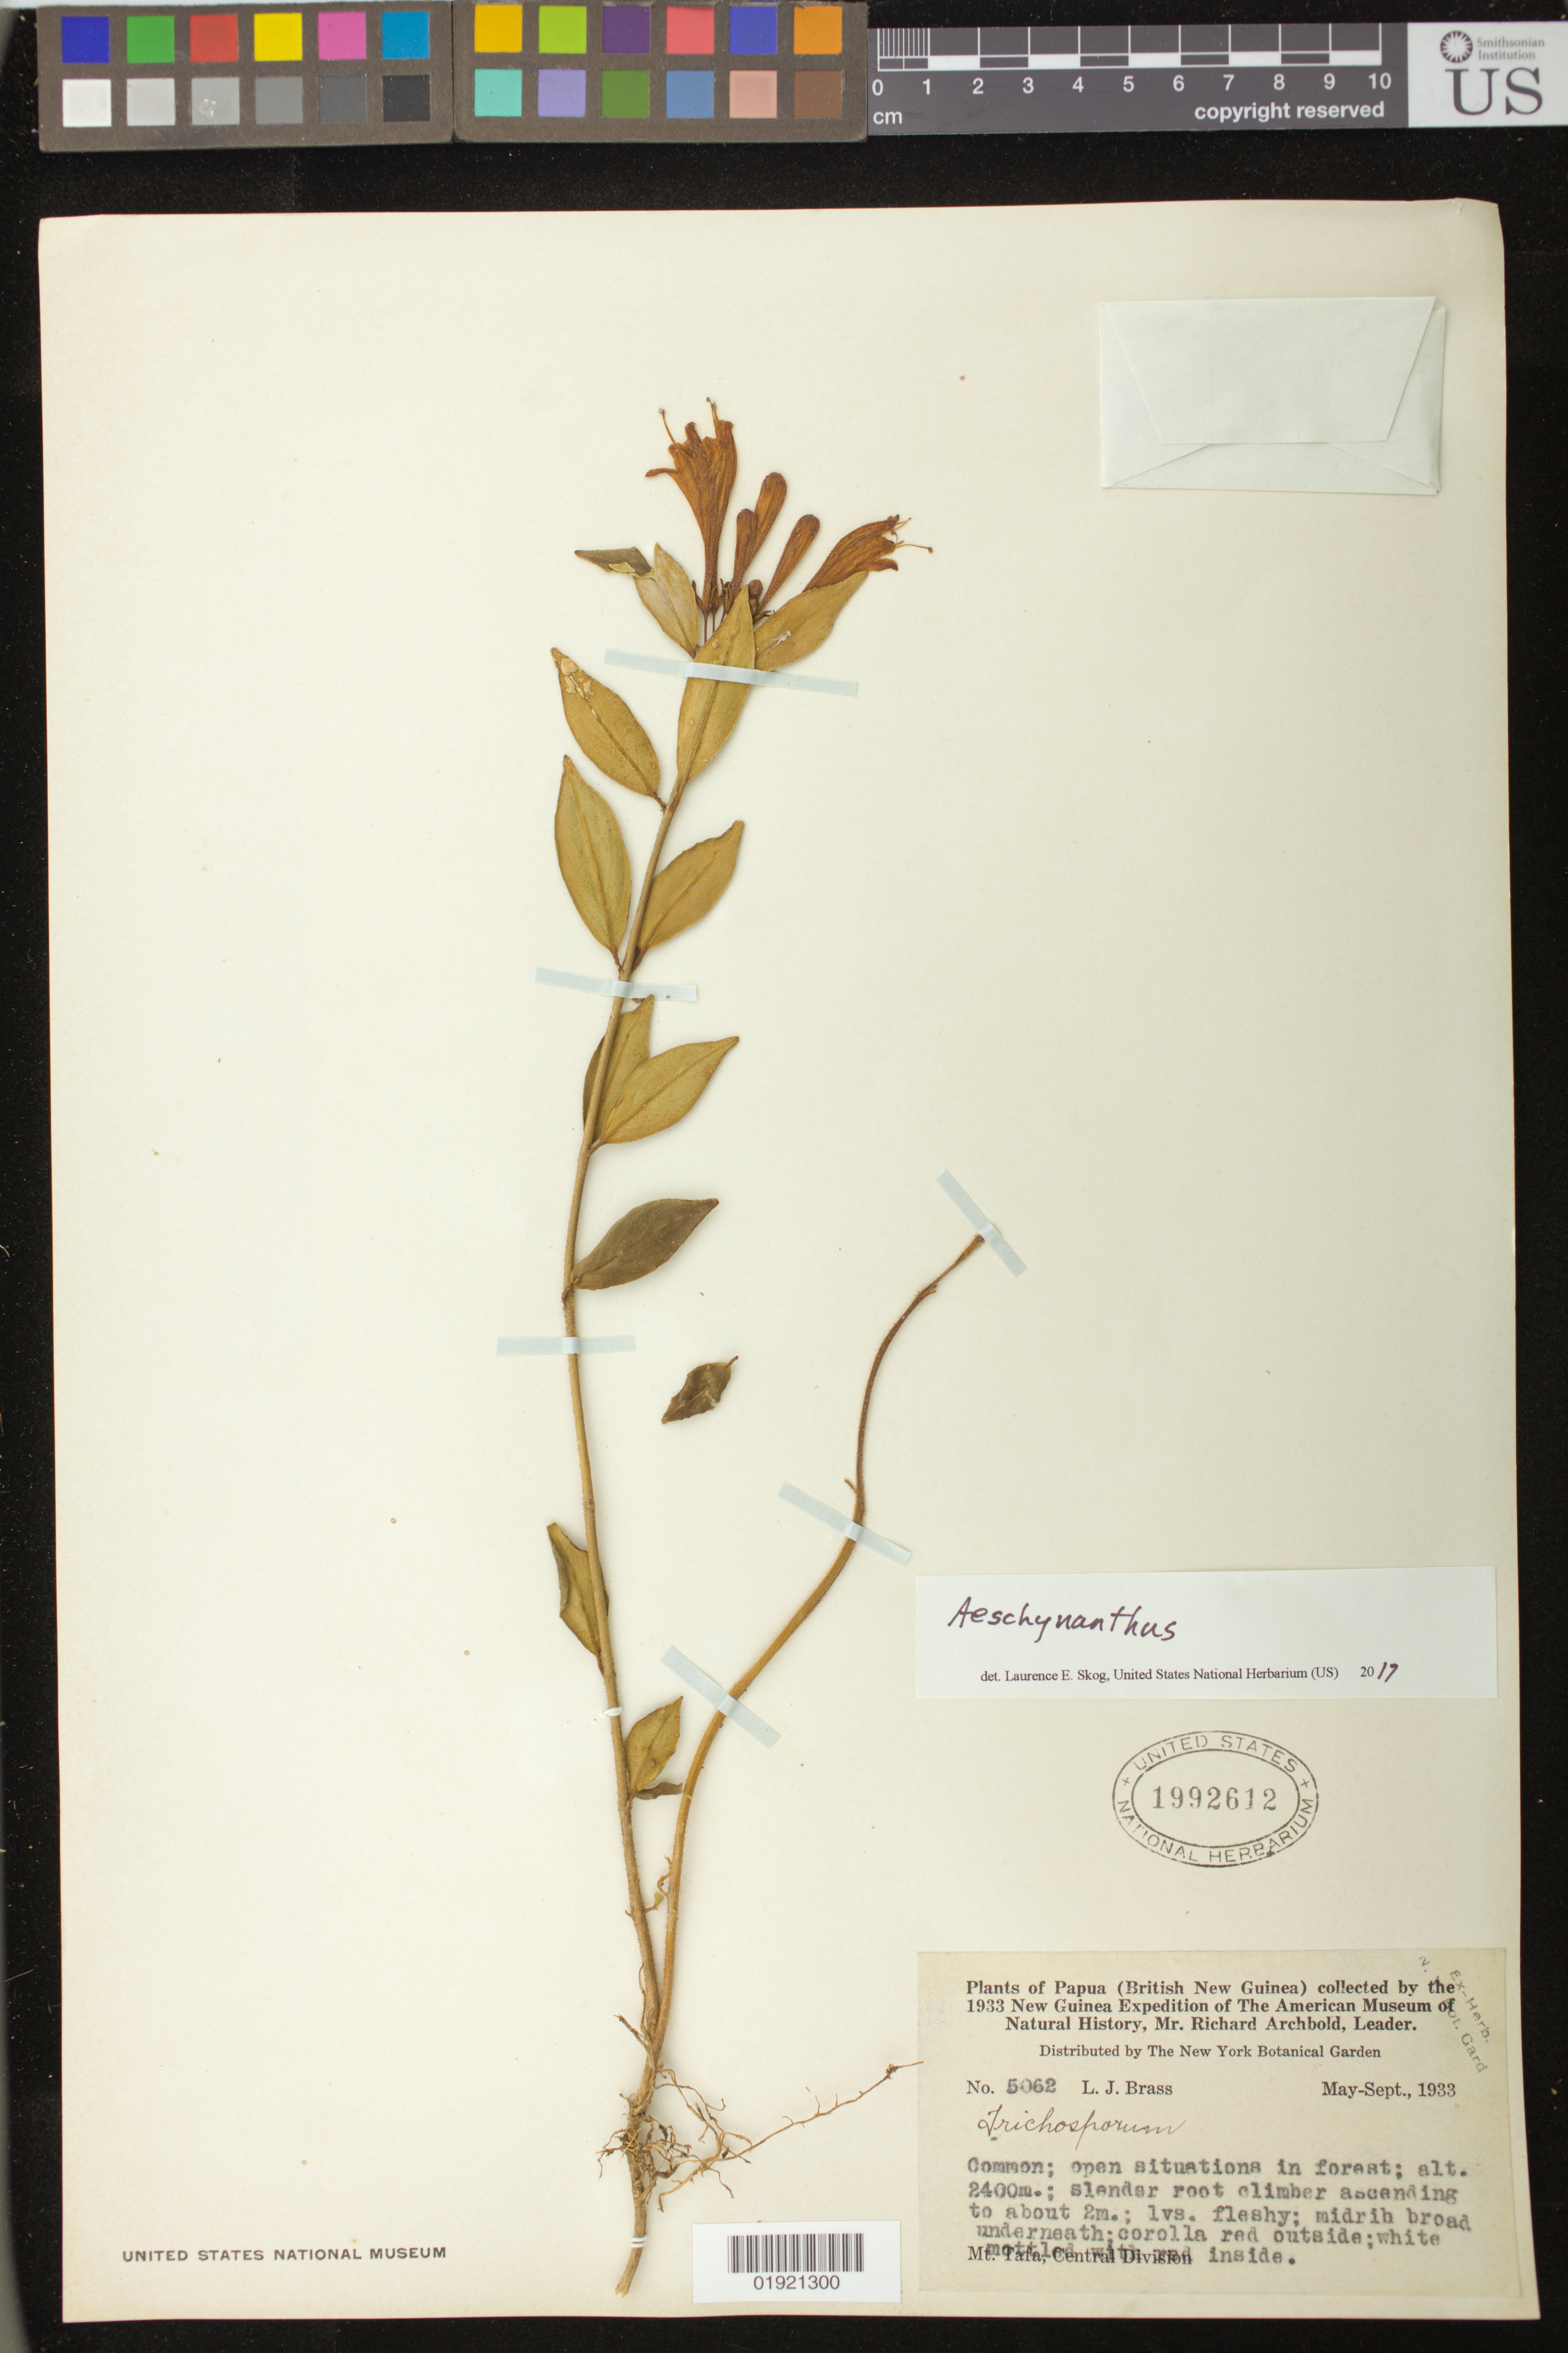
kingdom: Plantae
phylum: Tracheophyta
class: Magnoliopsida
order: Lamiales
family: Gesneriaceae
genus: Aeschynanthus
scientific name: Aeschynanthus sp.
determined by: Skog, Laurence E.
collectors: L. J. Brass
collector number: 5062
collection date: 1933-05/1933-09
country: Papua New Guinea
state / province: Central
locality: Mt. Tafa. British New Guinea.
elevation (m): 2400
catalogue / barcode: US 1992612